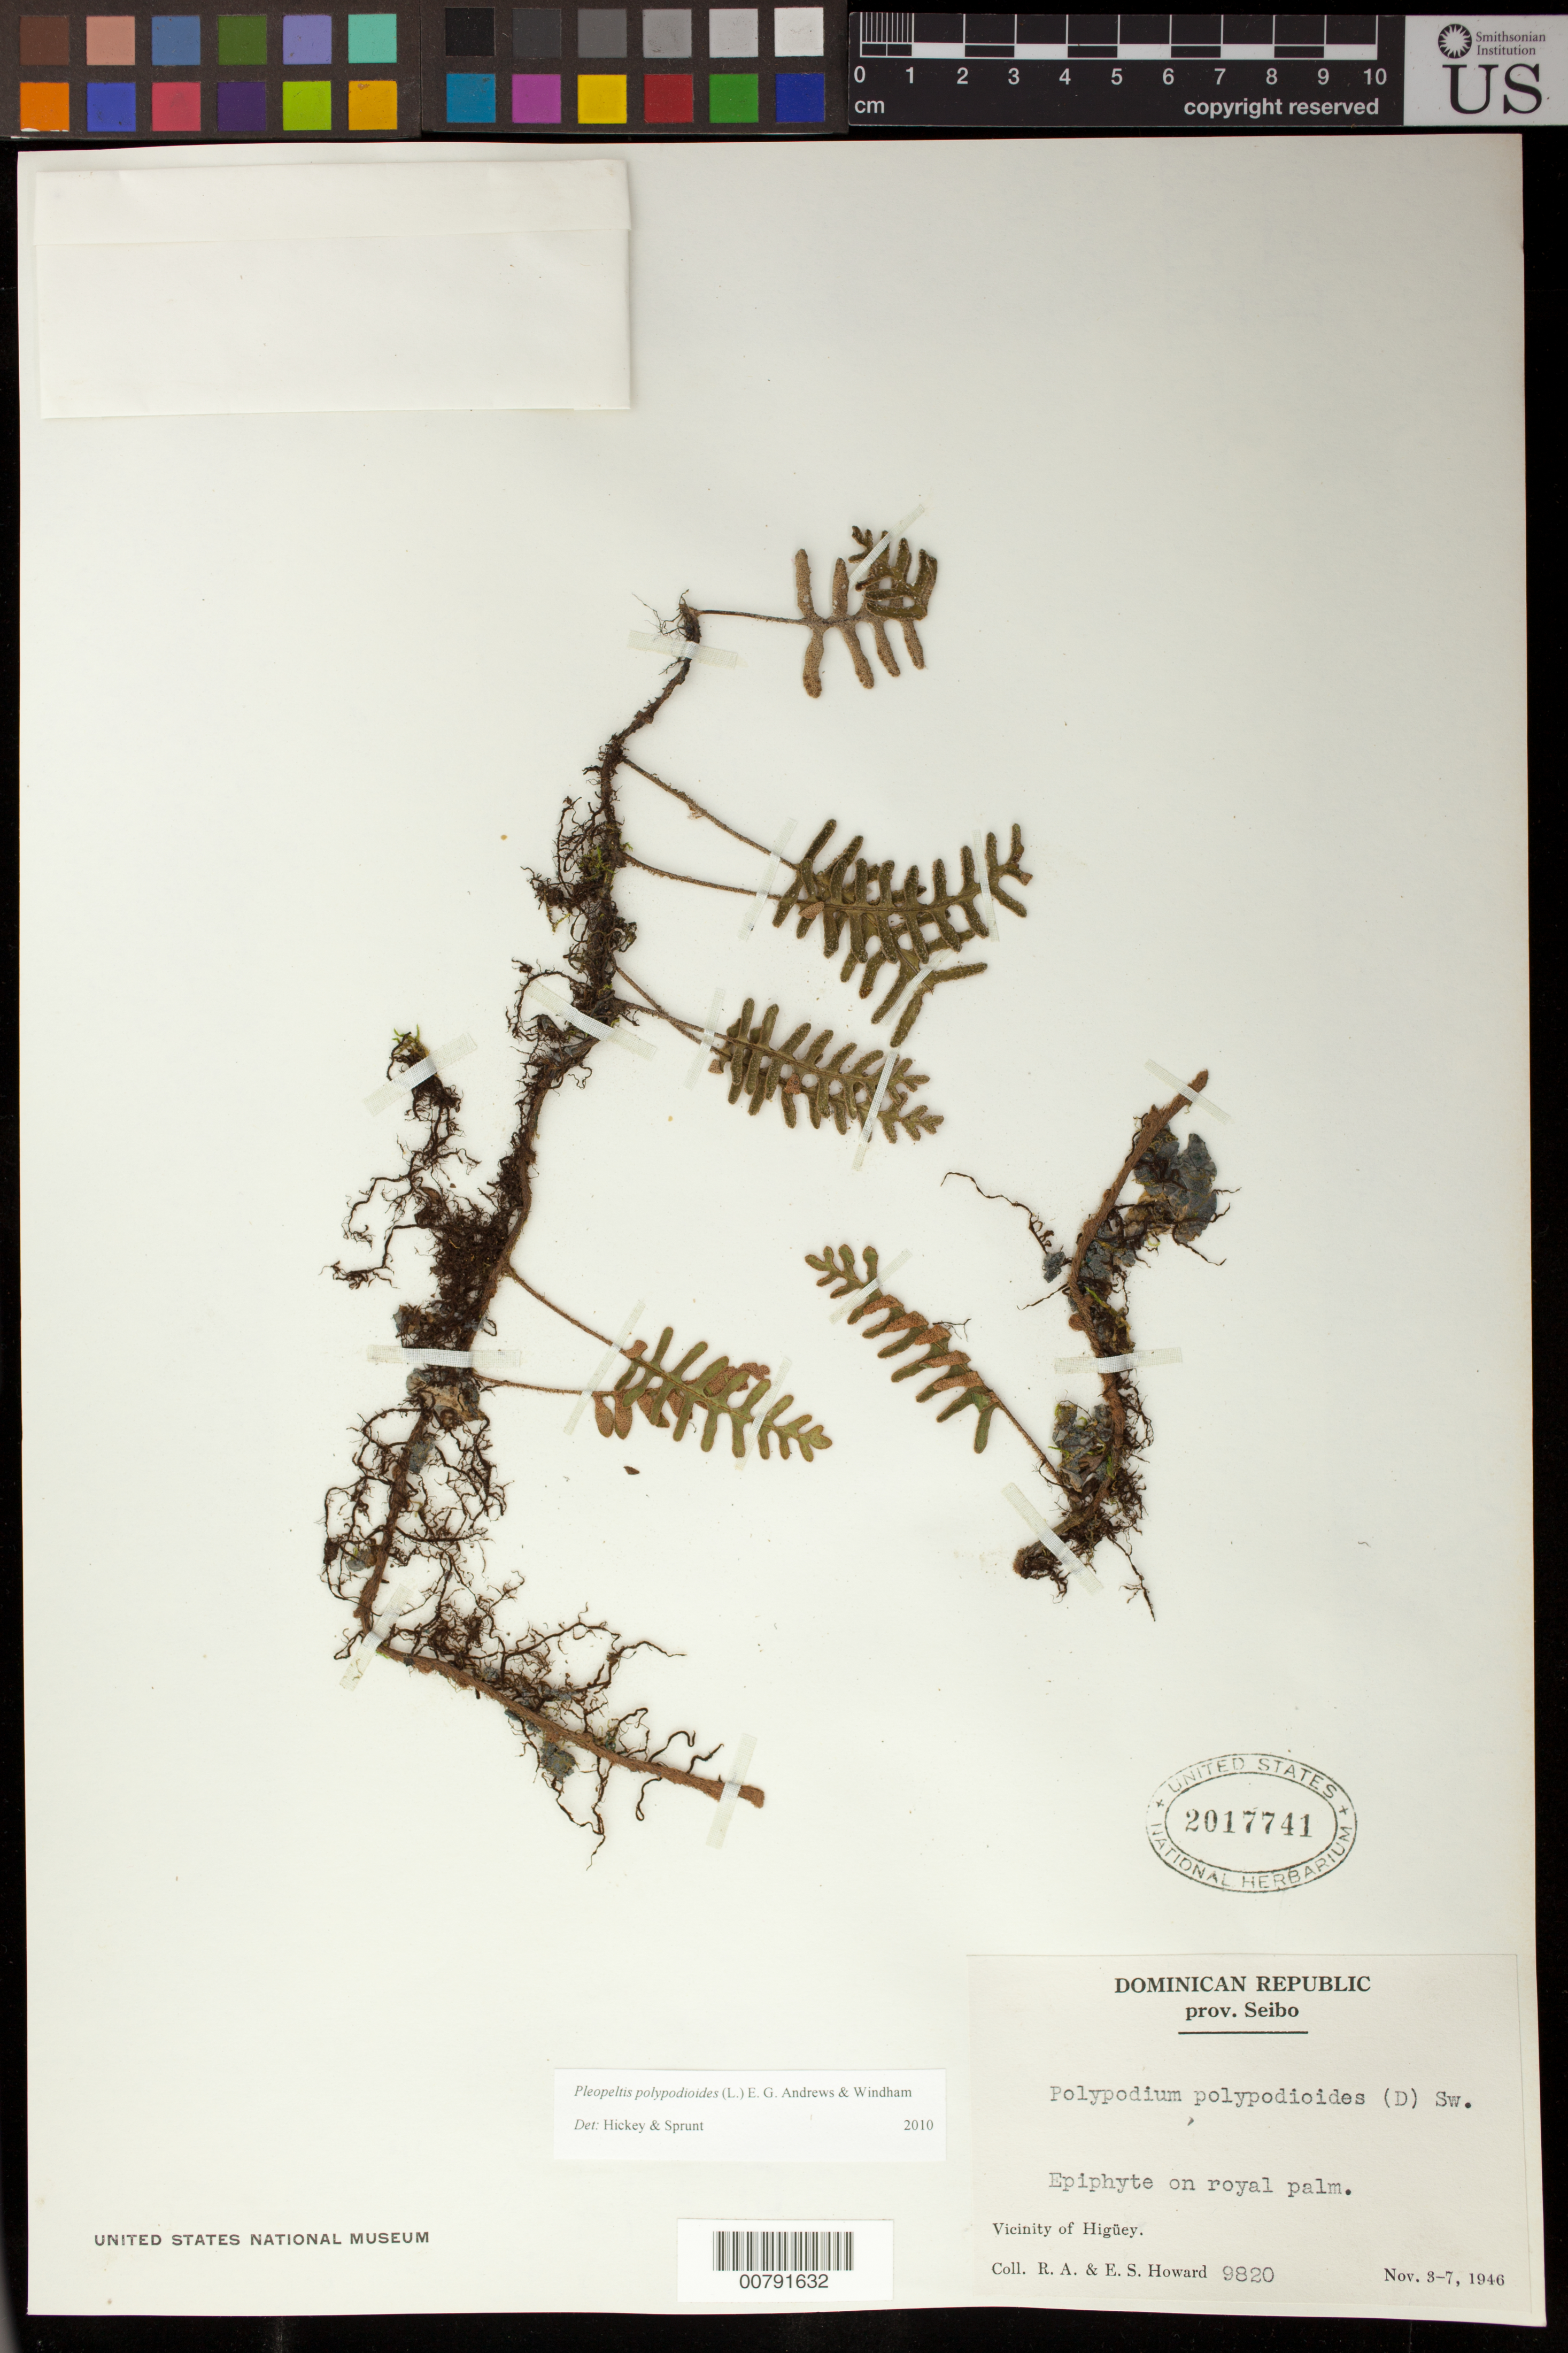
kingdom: Plantae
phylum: Tracheophyta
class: Polypodiopsida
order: Polypodiales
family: Polypodiaceae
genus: Pleopeltis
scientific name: Pleopeltis polypodioides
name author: (L.) E.G. Andrews & Windham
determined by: Hickey, R. J.; Sprunt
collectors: R. A. Howard & E. S. Howard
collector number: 9820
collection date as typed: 03 Nov 1946 to 07 Nov 1946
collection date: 1946-11-03/1946-11-07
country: Dominican Republic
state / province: El Seibo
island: Hispaniola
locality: Higüey vicinity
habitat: On royal palm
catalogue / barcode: US 2017741